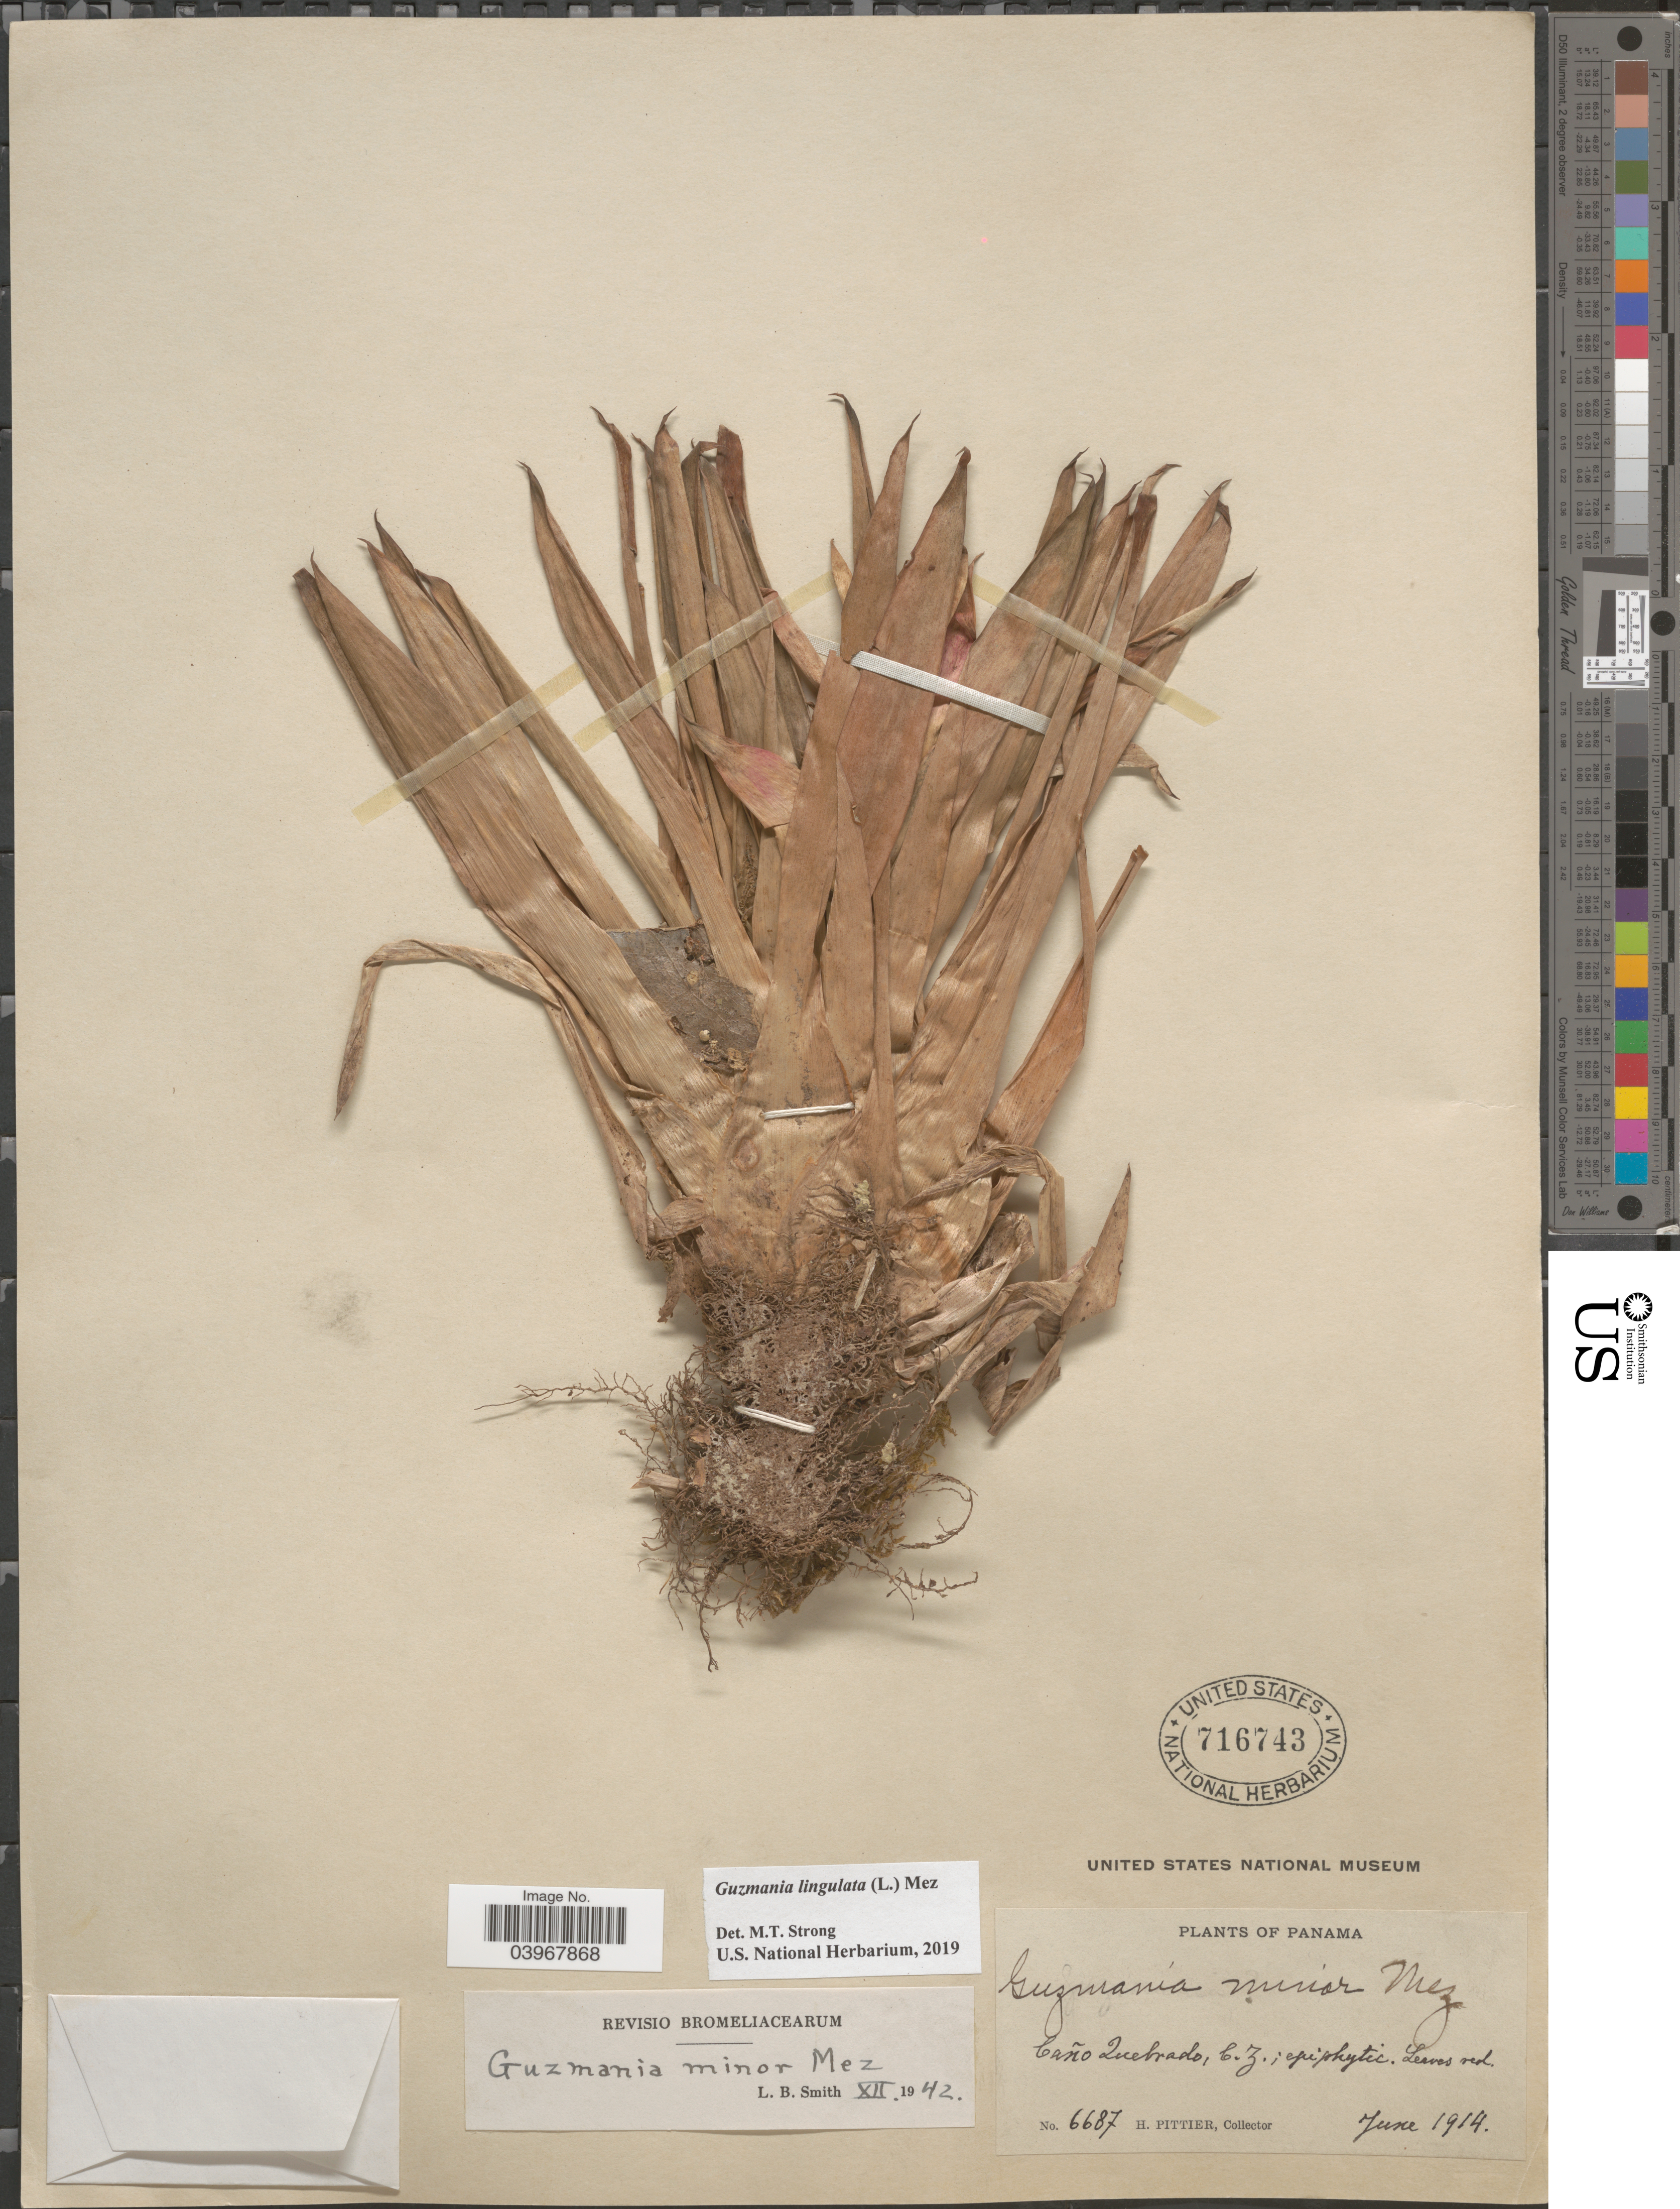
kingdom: Plantae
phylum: Tracheophyta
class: Liliopsida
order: Poales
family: Bromeliaceae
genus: Guzmania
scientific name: Guzmania lingulata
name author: (L.) Mez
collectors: H. F. Pittier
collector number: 6687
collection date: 1914-06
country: Panama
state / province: Colón / Panamá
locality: Caño Quebrado, C. Z.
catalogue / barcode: US 716743